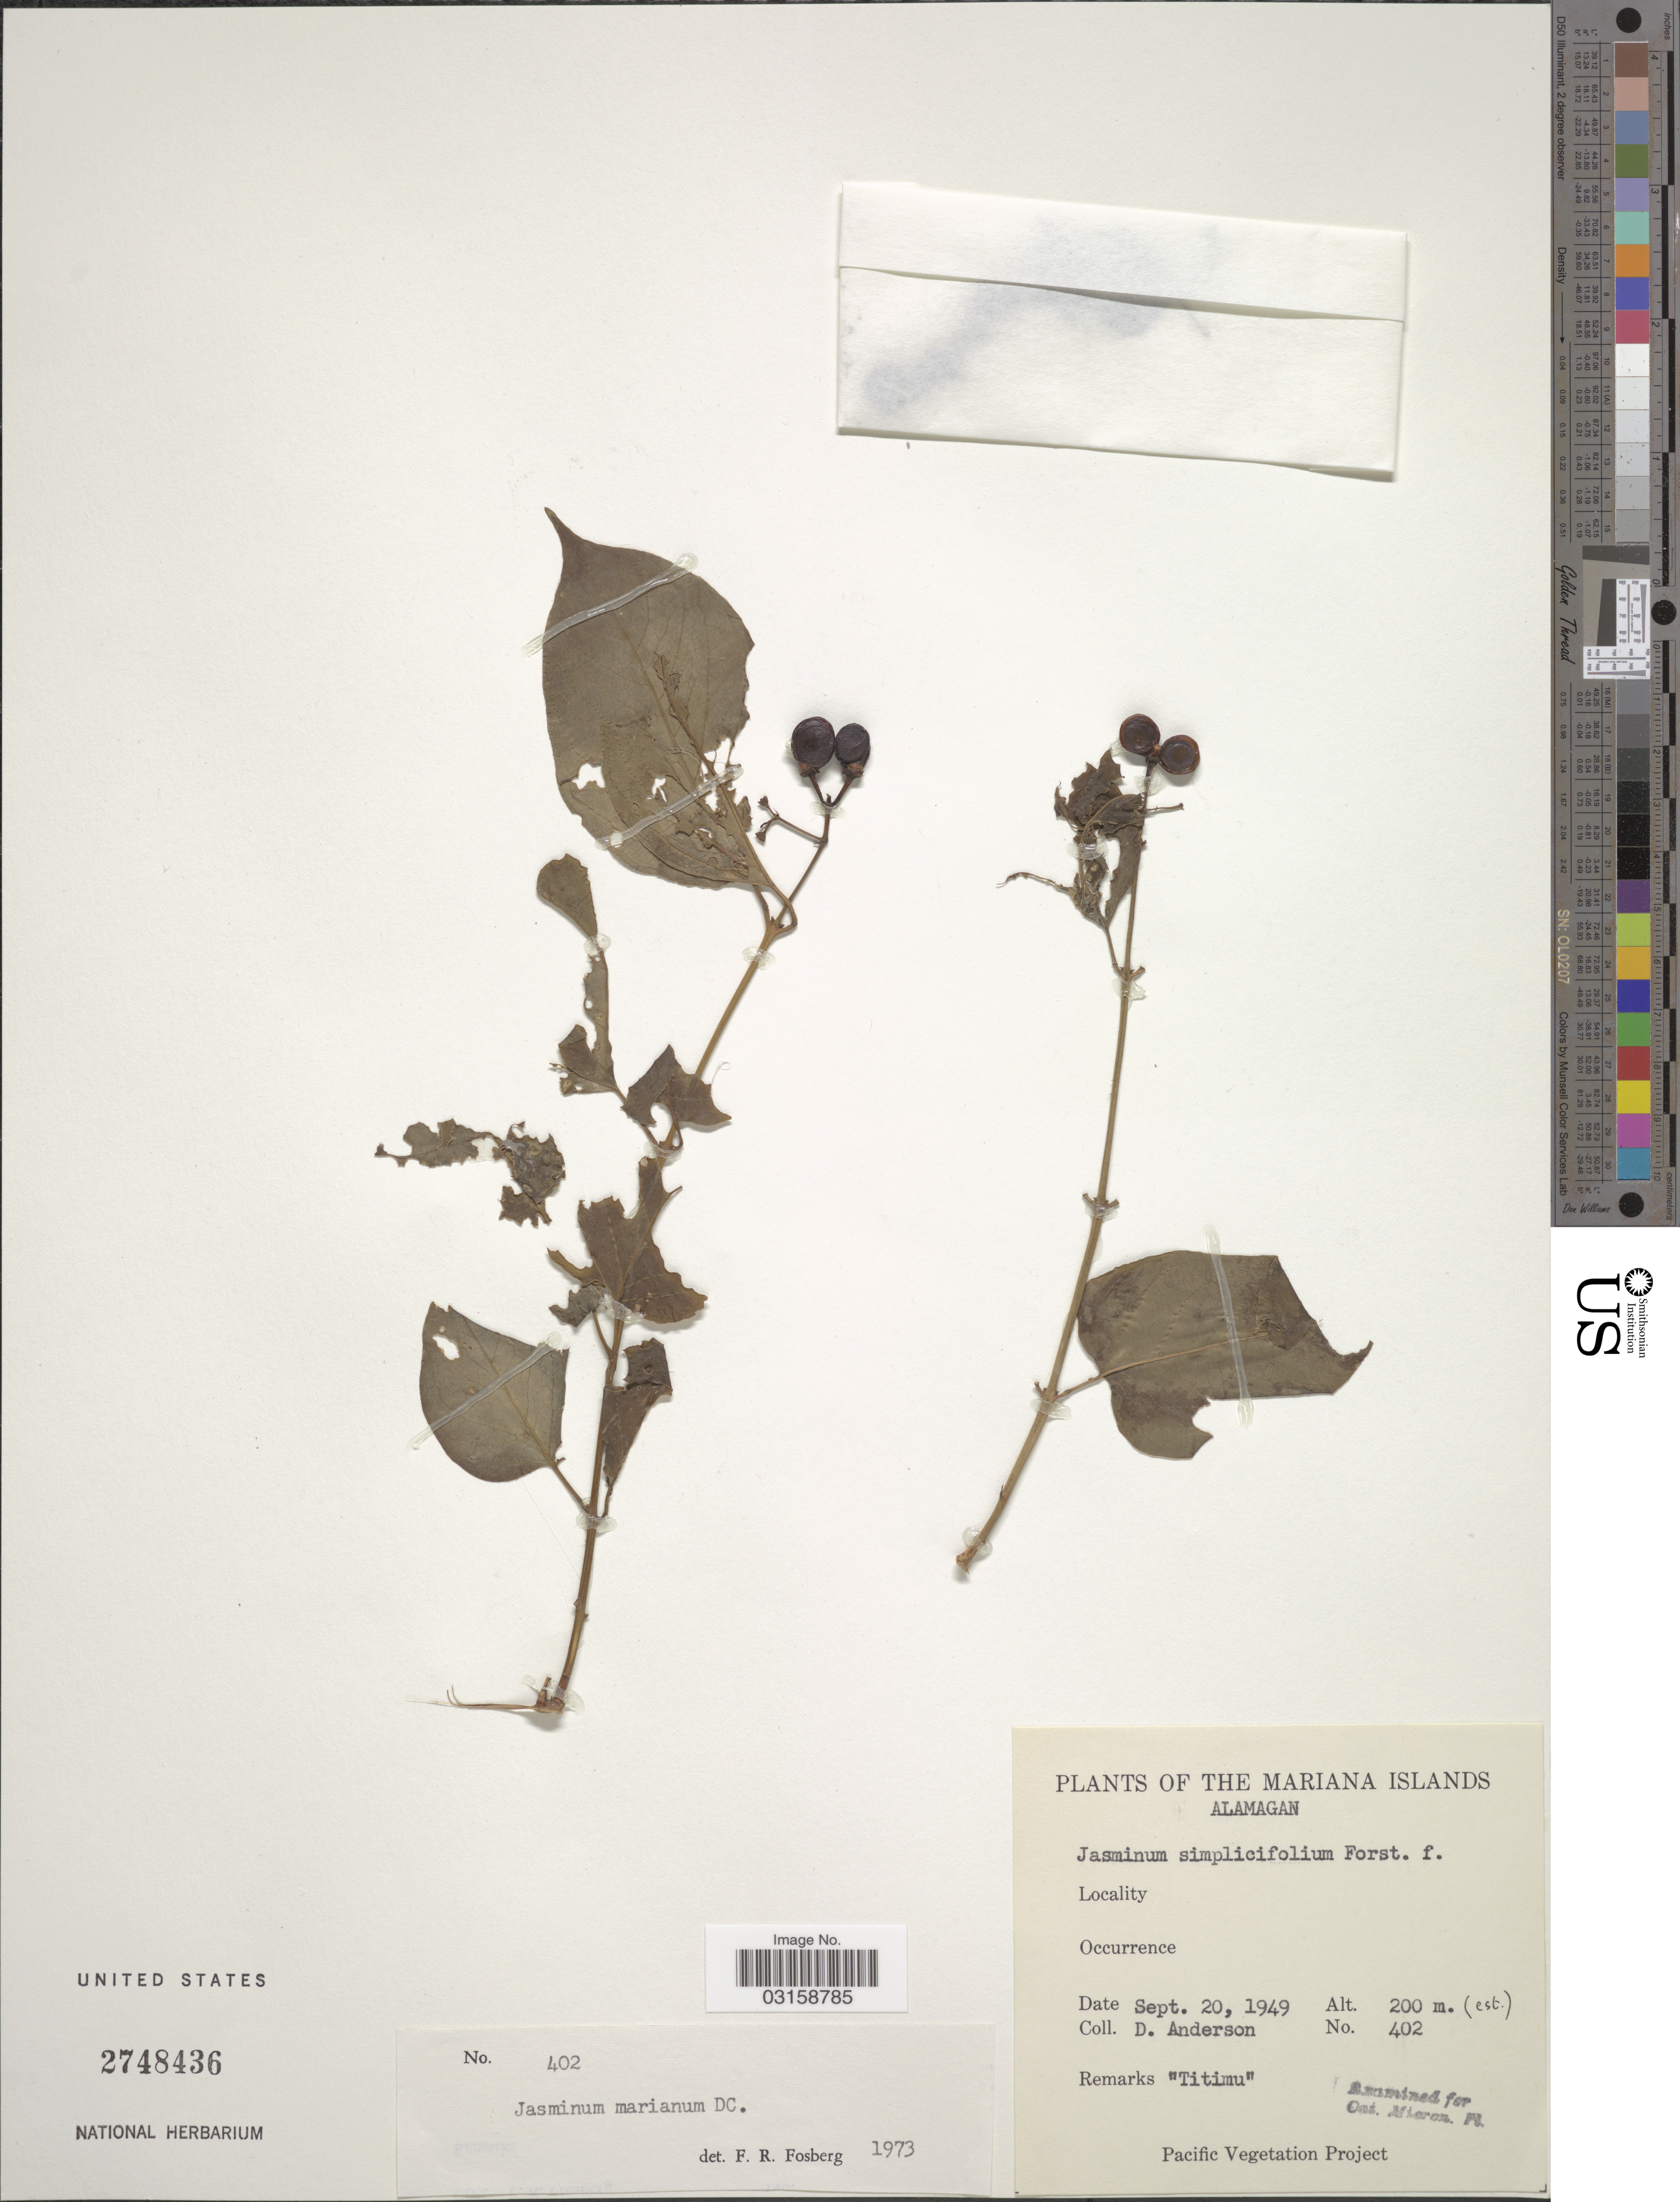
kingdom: Plantae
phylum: Tracheophyta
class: Magnoliopsida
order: Lamiales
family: Oleaceae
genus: Jasminum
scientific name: Jasminum marianum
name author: DC.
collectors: D. Anderson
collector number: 402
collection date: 1949-09-20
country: Northern Mariana Islands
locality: Mariana Islands. Alamagan.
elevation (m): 200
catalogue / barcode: US 2748436